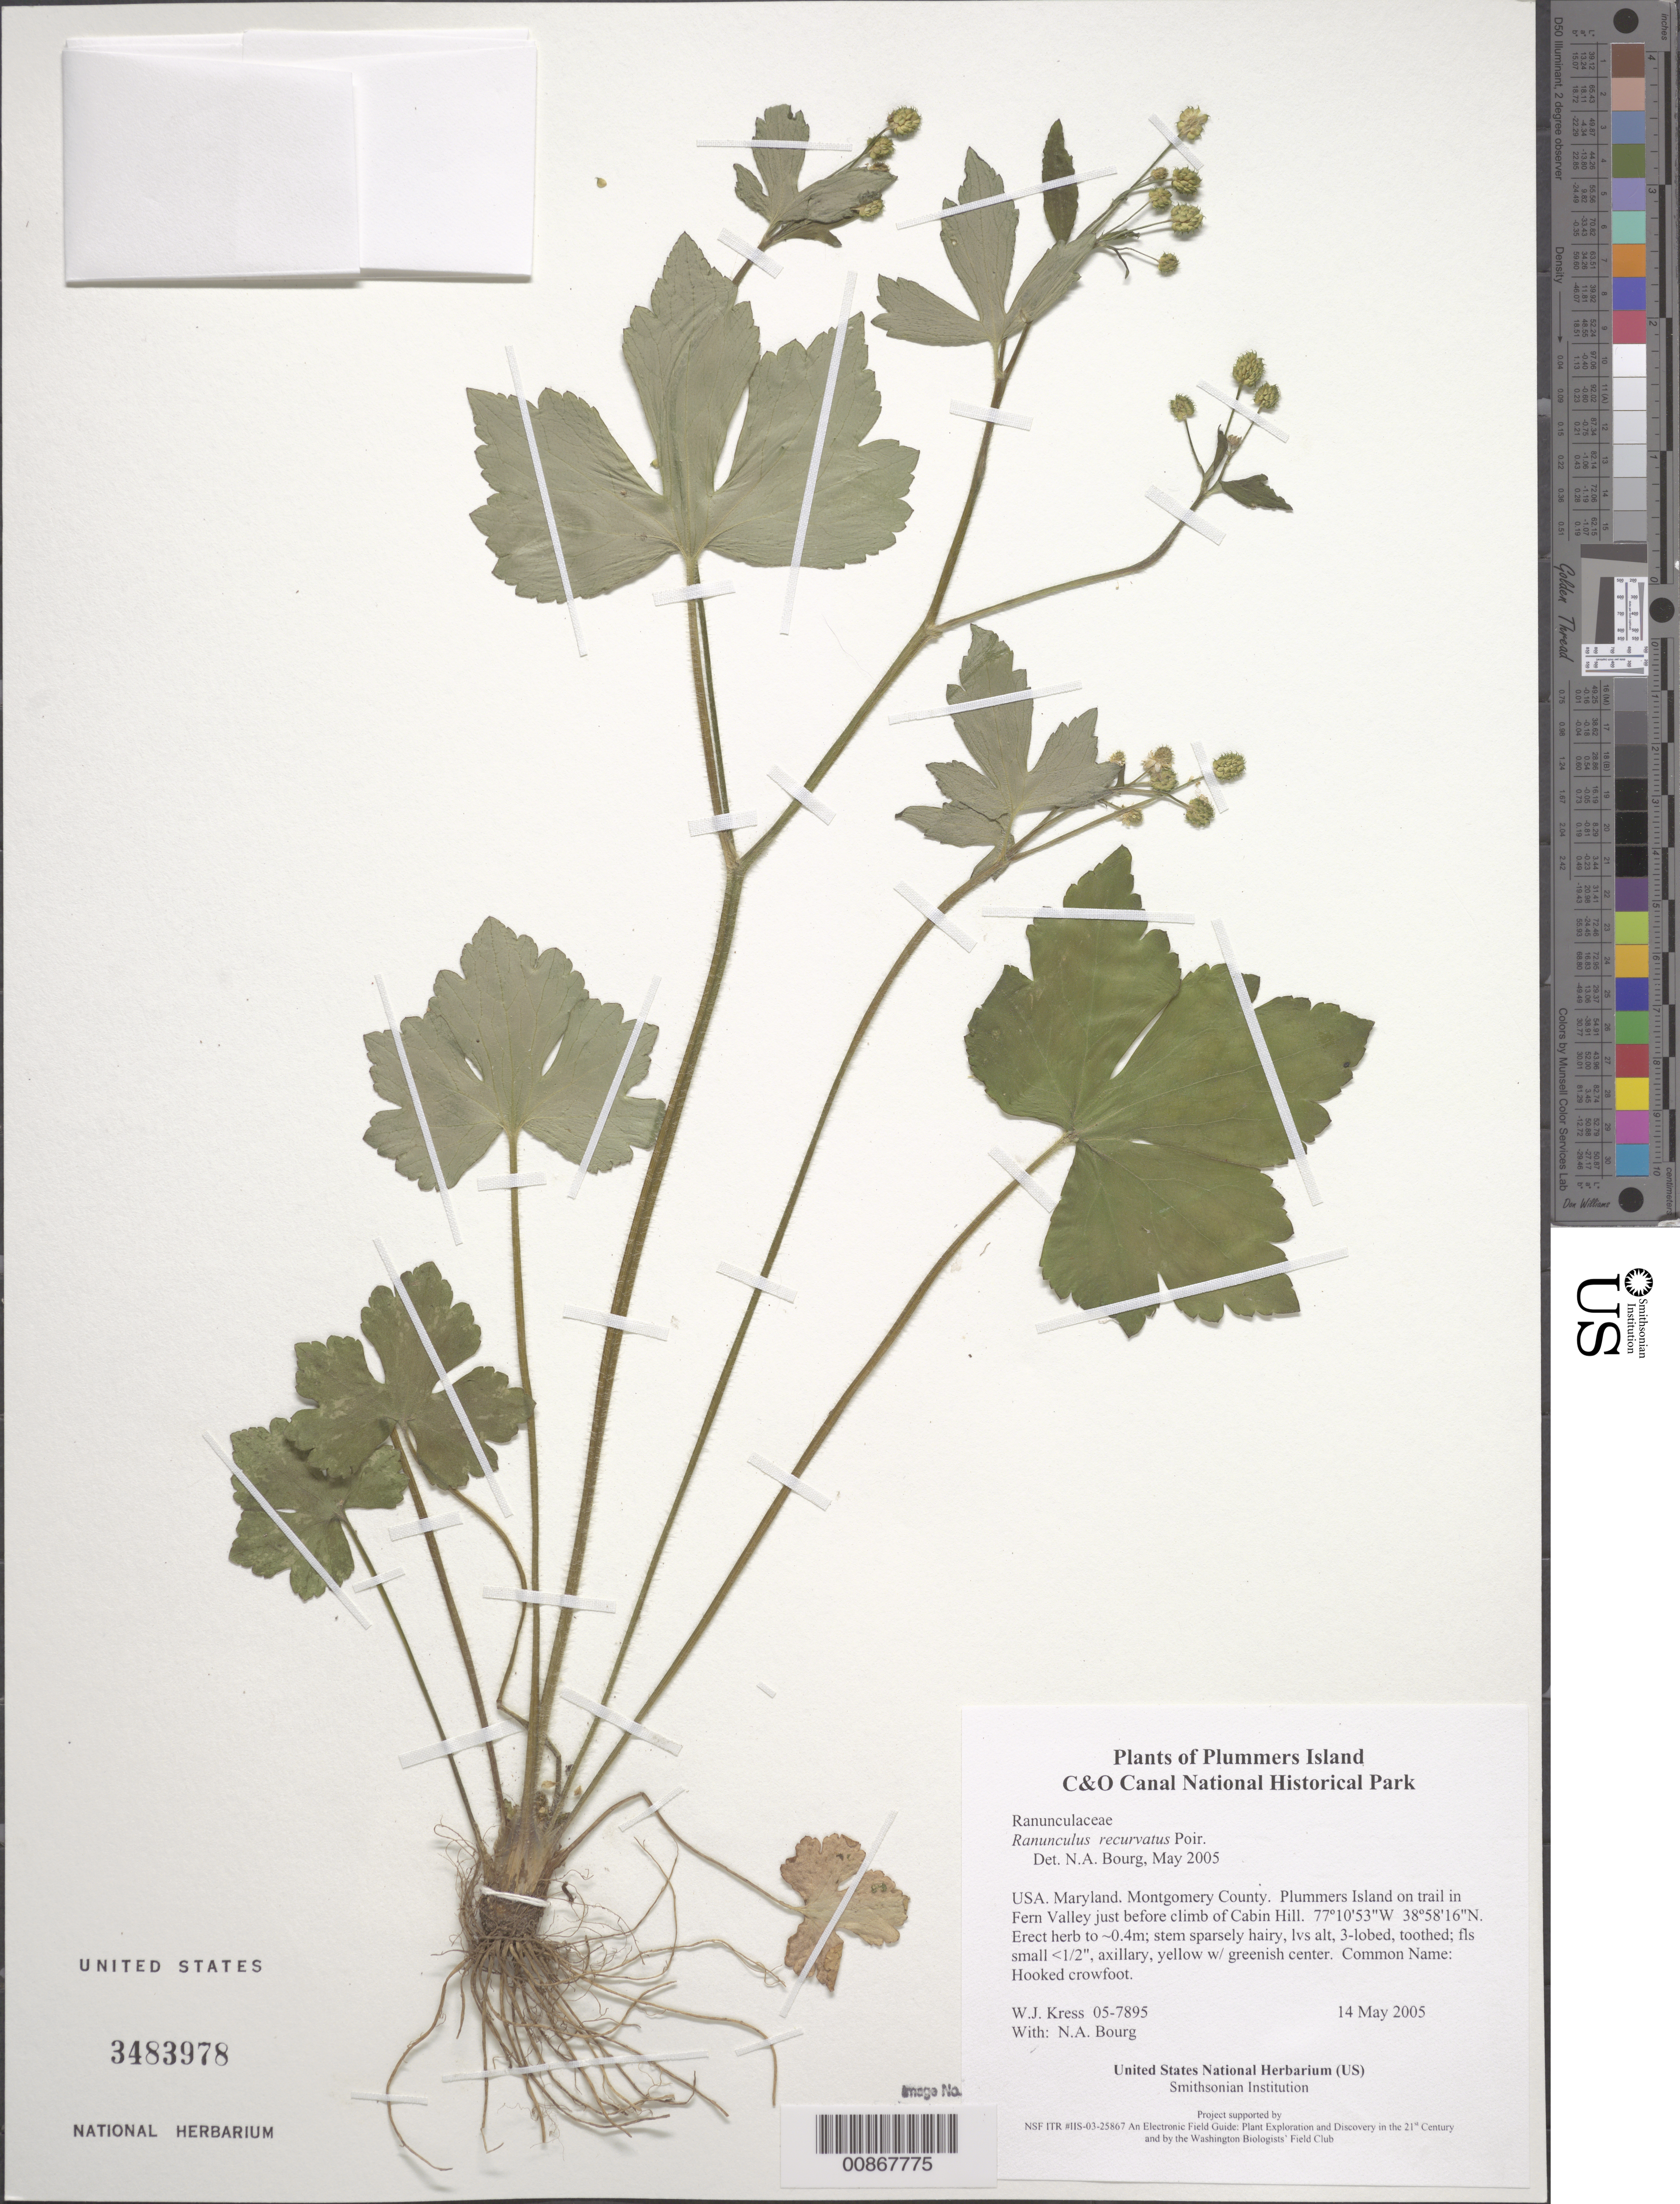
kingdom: Plantae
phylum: Tracheophyta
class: Magnoliopsida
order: Ranunculales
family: Ranunculaceae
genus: Ranunculus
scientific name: Ranunculus recurvatus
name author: Poir.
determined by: Bourg, N. A.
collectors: W. J. Kress & N. A. Bourg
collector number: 05-7895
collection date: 2005-05-14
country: United States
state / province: Maryland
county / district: Montgomery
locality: Chesapeake and Ohio Canal National Historical Park, Plummers Island on trail in Fern Valley just before climb of Cabin Hill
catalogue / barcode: US 3483978